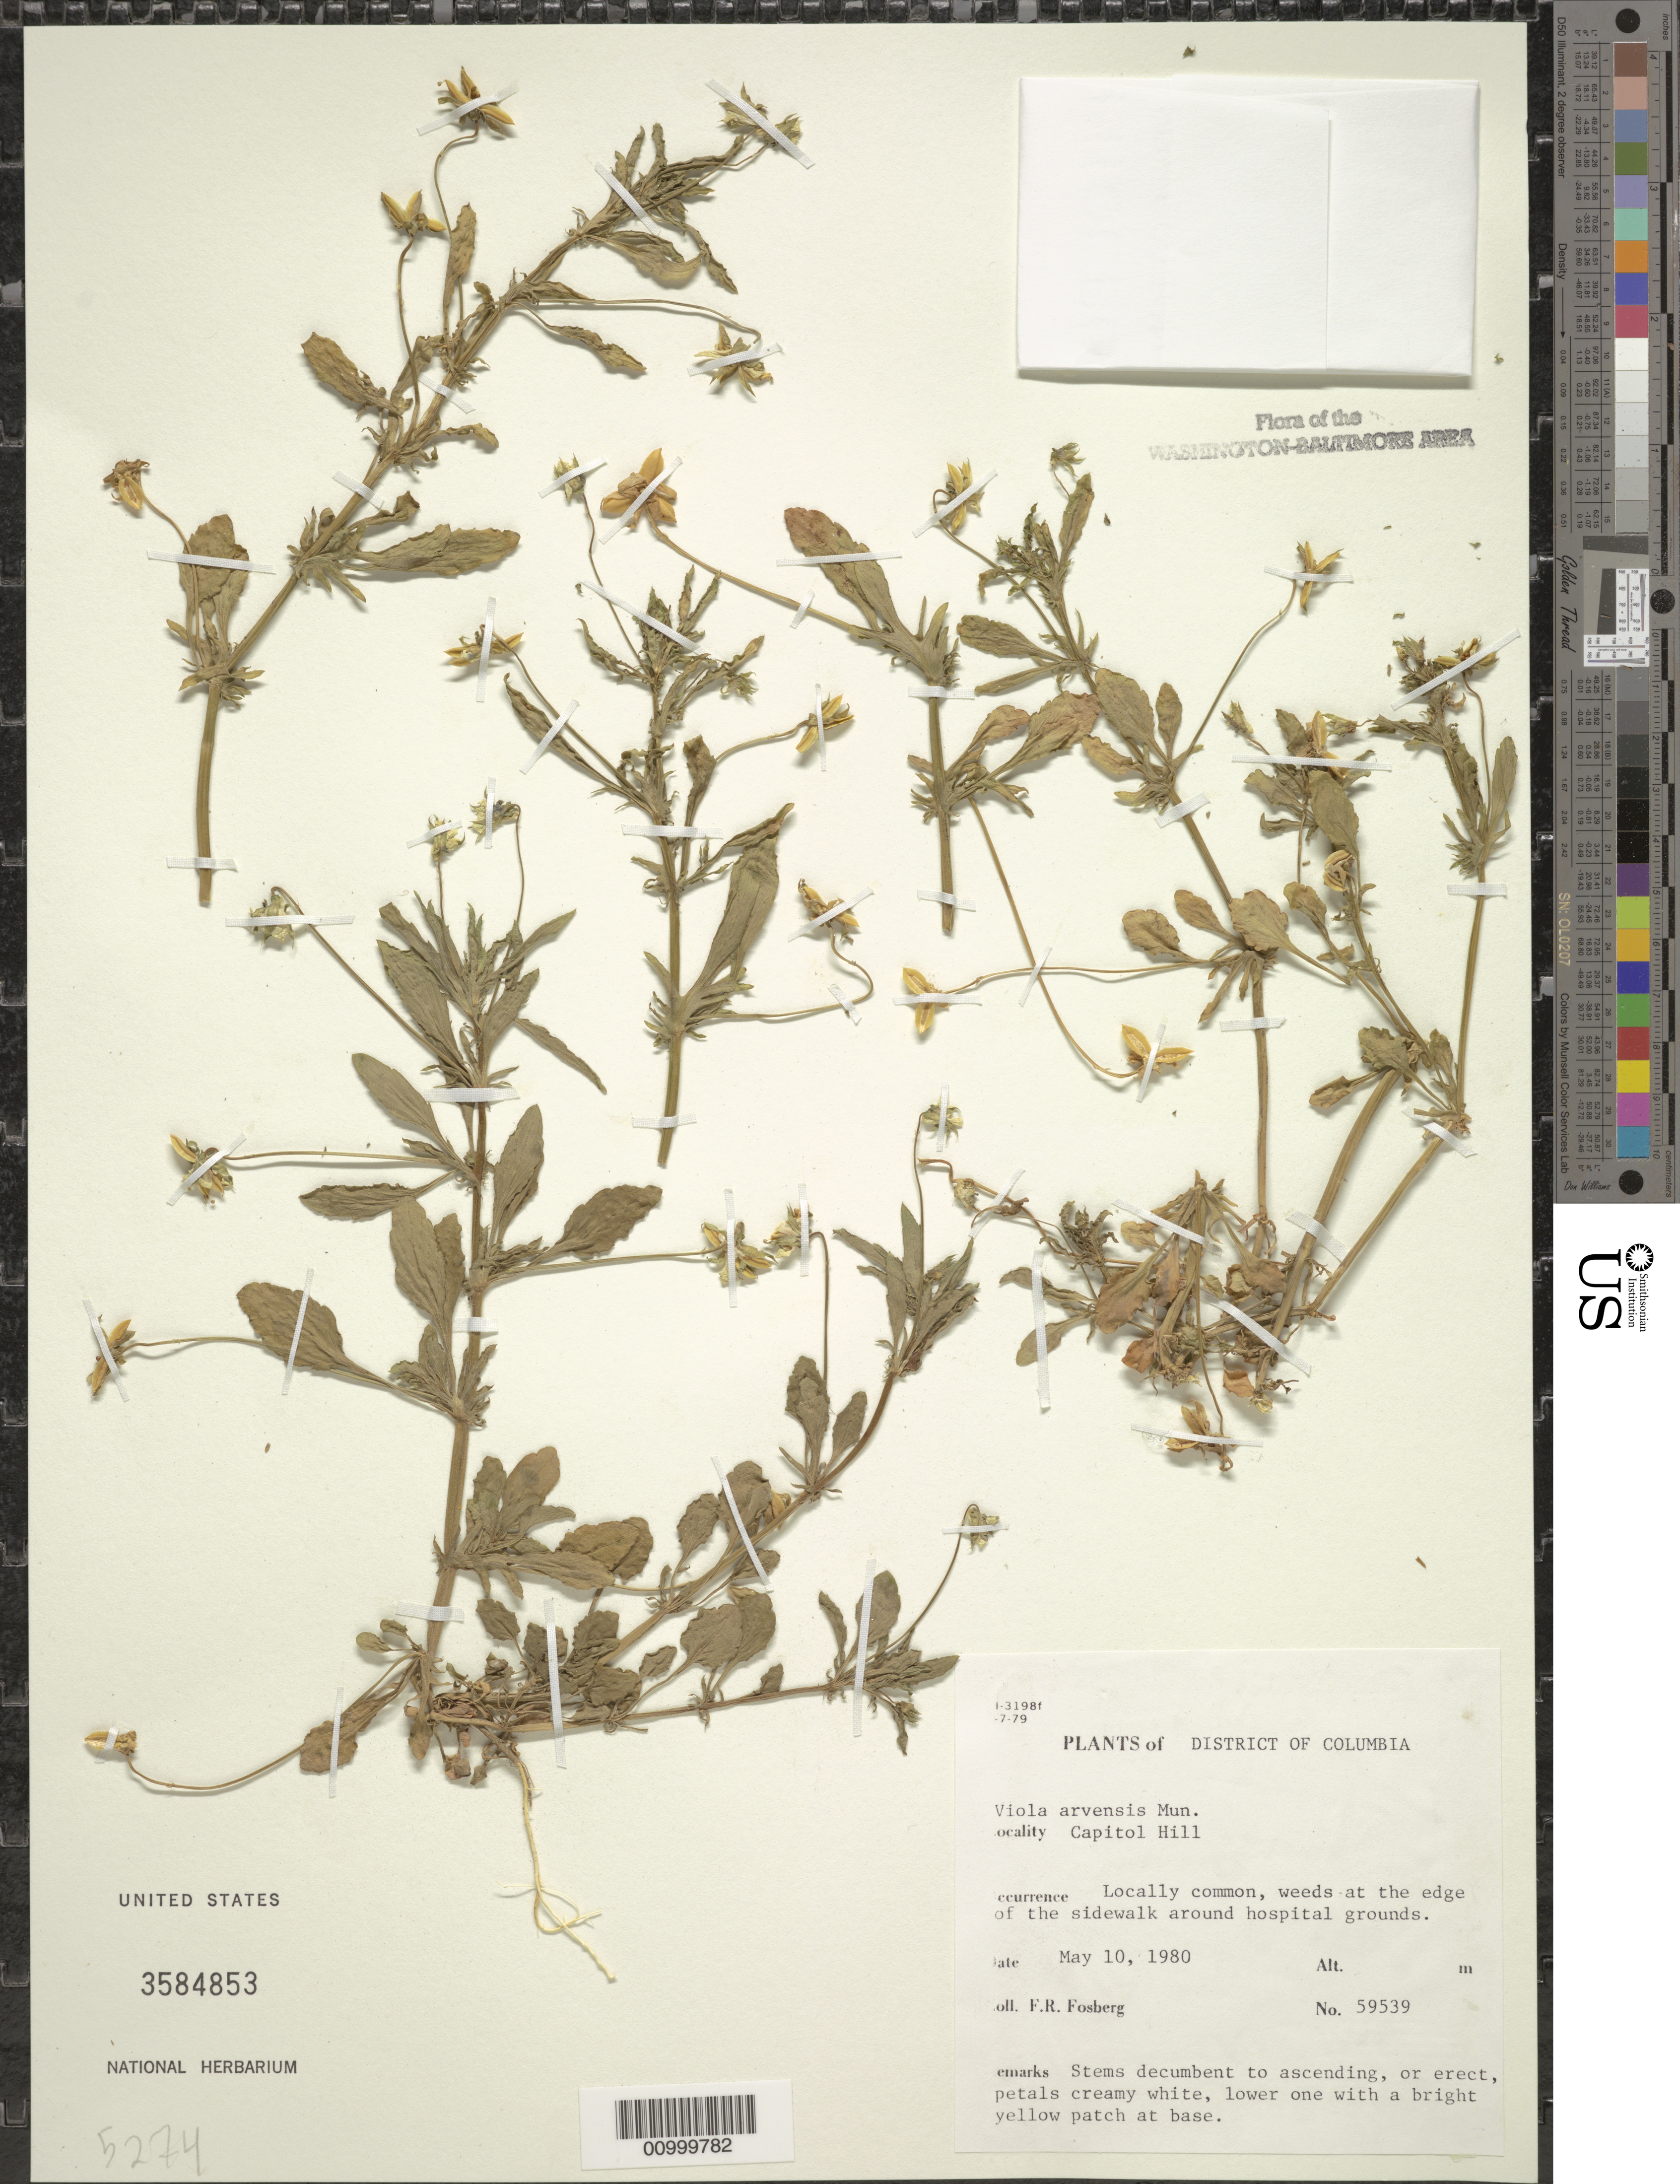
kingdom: Plantae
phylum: Tracheophyta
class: Magnoliopsida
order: Malpighiales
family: Violaceae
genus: Viola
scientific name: Viola arvensis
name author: Murray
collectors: F. R. Fosberg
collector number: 59539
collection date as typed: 10 May 1980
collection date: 1980-05-10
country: United States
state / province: District of Columbia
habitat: weeds at edge of sidewalk around hospital grounds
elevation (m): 460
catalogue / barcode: US 3584853